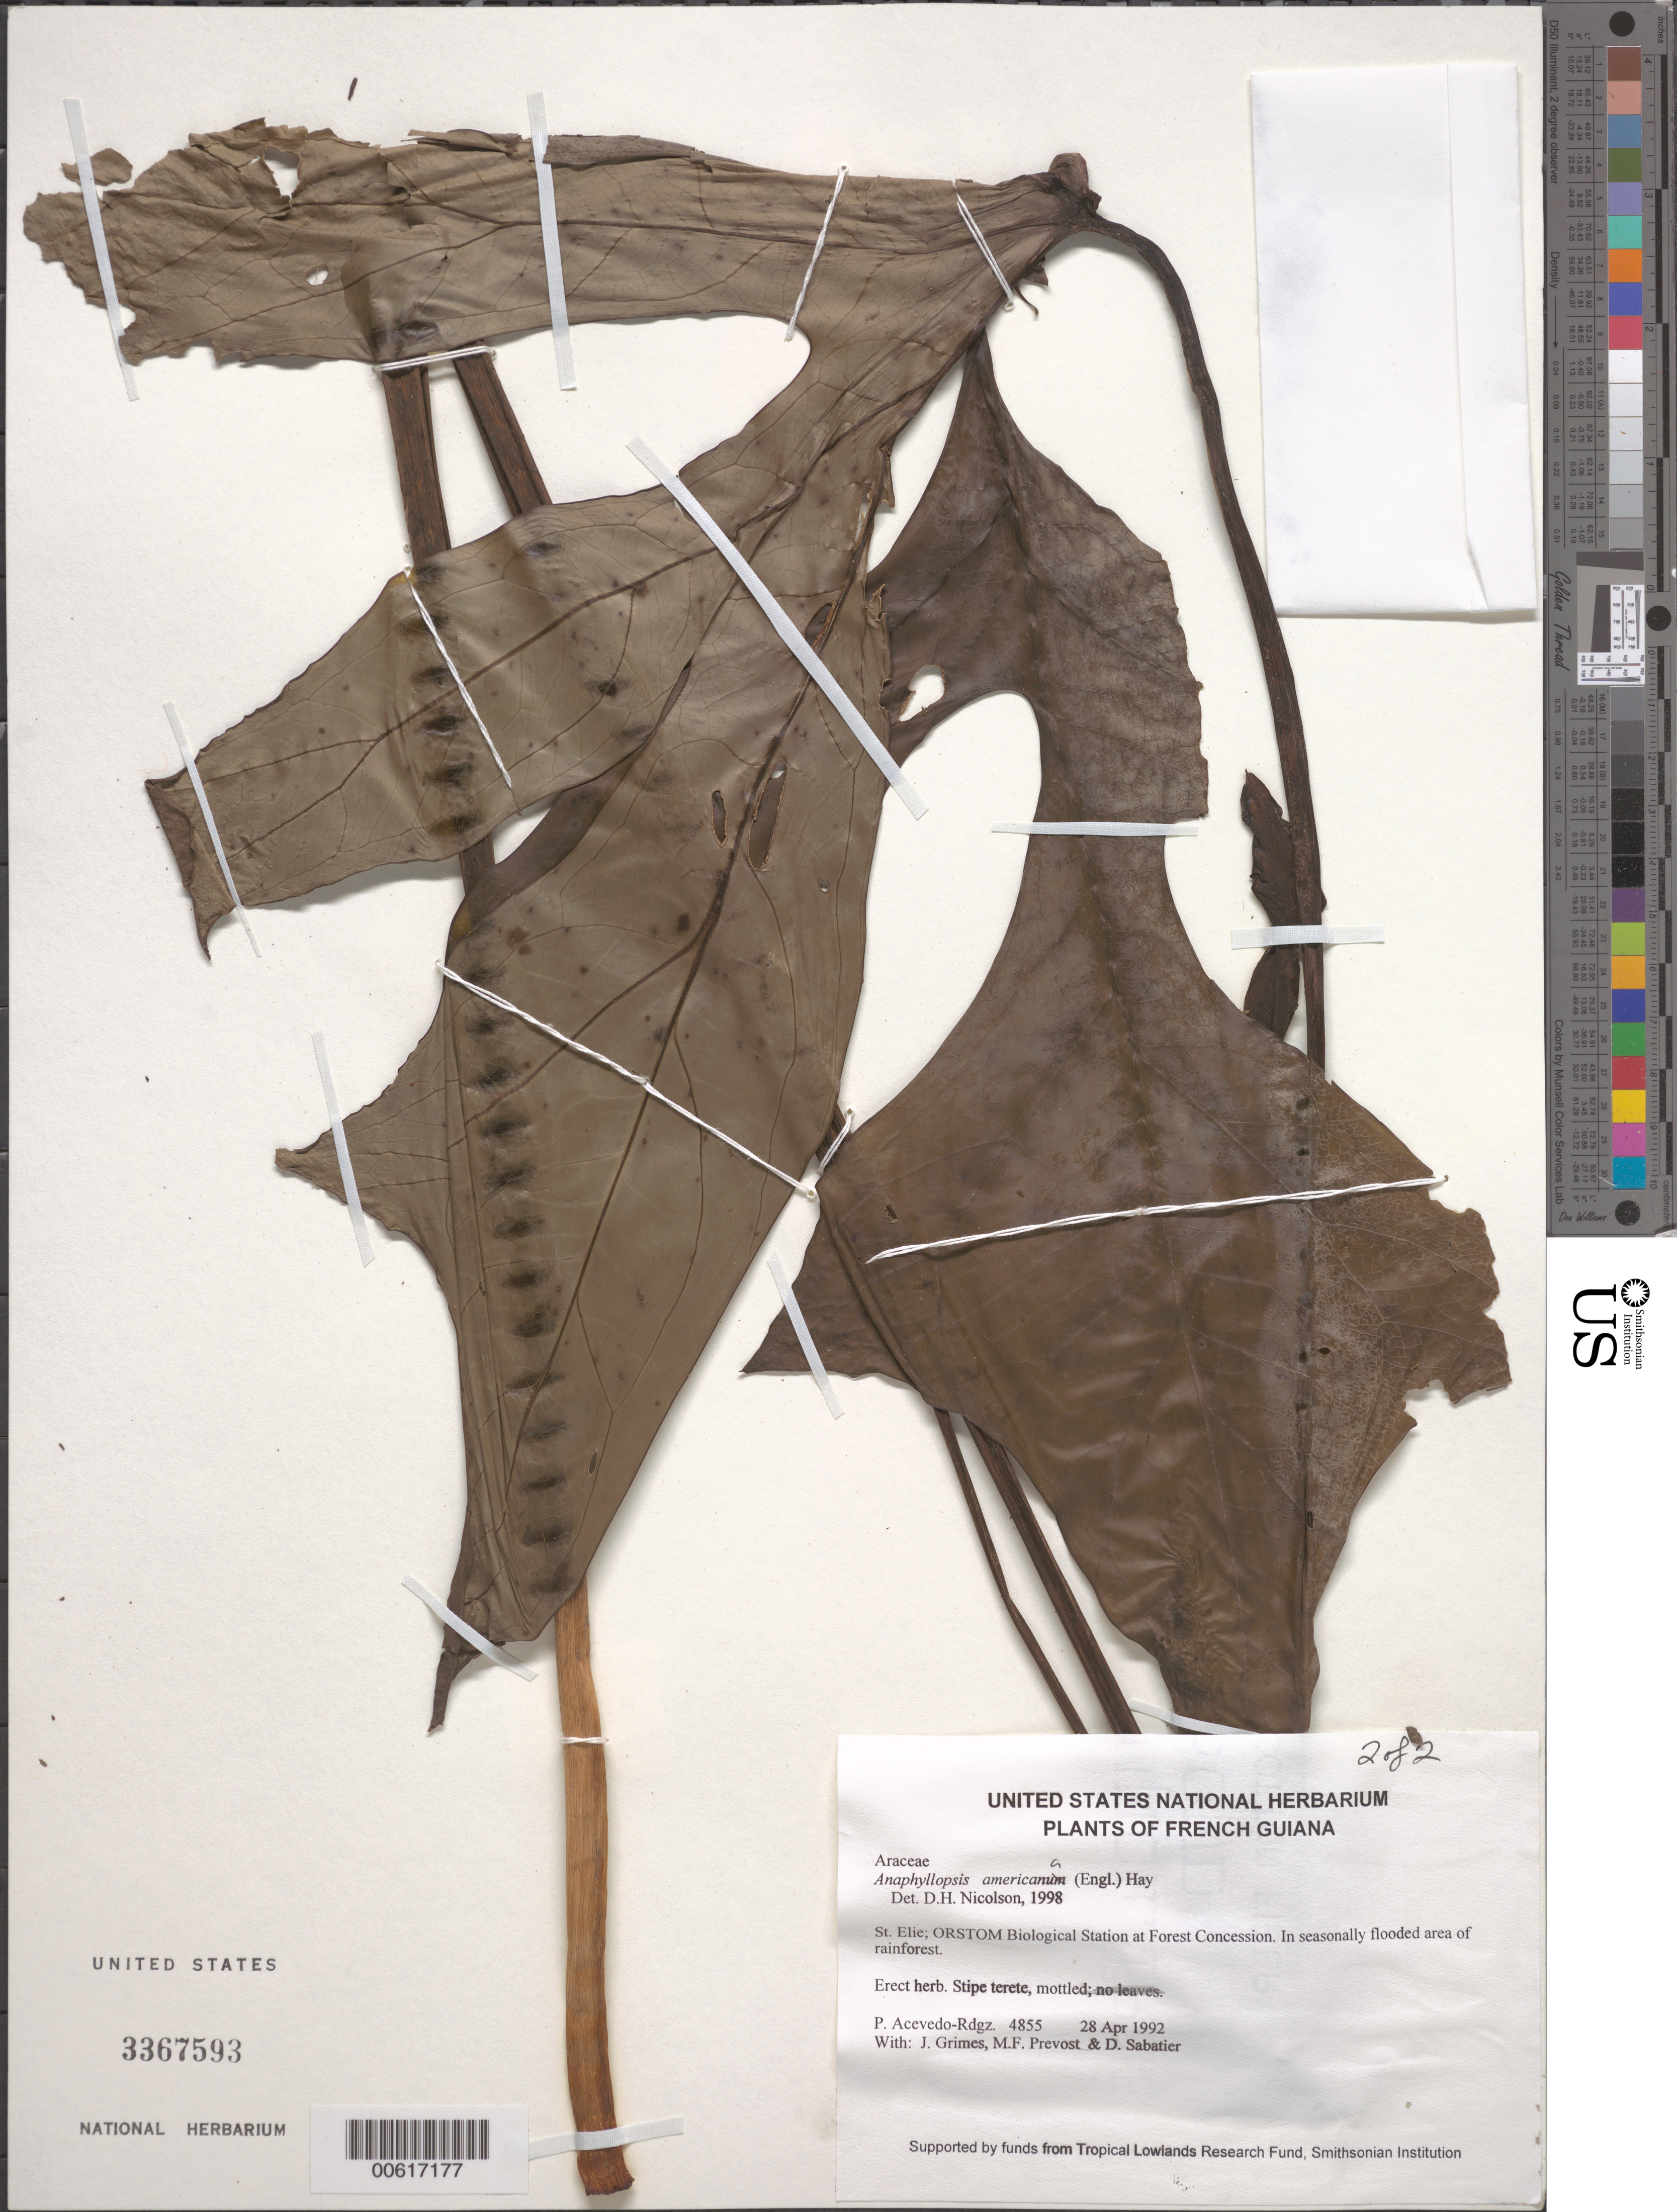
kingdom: Plantae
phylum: Tracheophyta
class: Liliopsida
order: Alismatales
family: Araceae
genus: Anaphyllopsis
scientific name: Anaphyllopsis americana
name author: (Engl.) A. Hay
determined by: Nicolson, Dan H.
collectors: P. Acevedo-Rodr., J. Grimes, M.-F. Prévost & D. Sabatier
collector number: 4855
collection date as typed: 28 Apr 1992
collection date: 1992-04-28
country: French Guiana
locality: St. Elie; ORSTOM Biological Station at Forest Concession.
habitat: In seasonally flooded area of rainforest.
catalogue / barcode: US 3367593